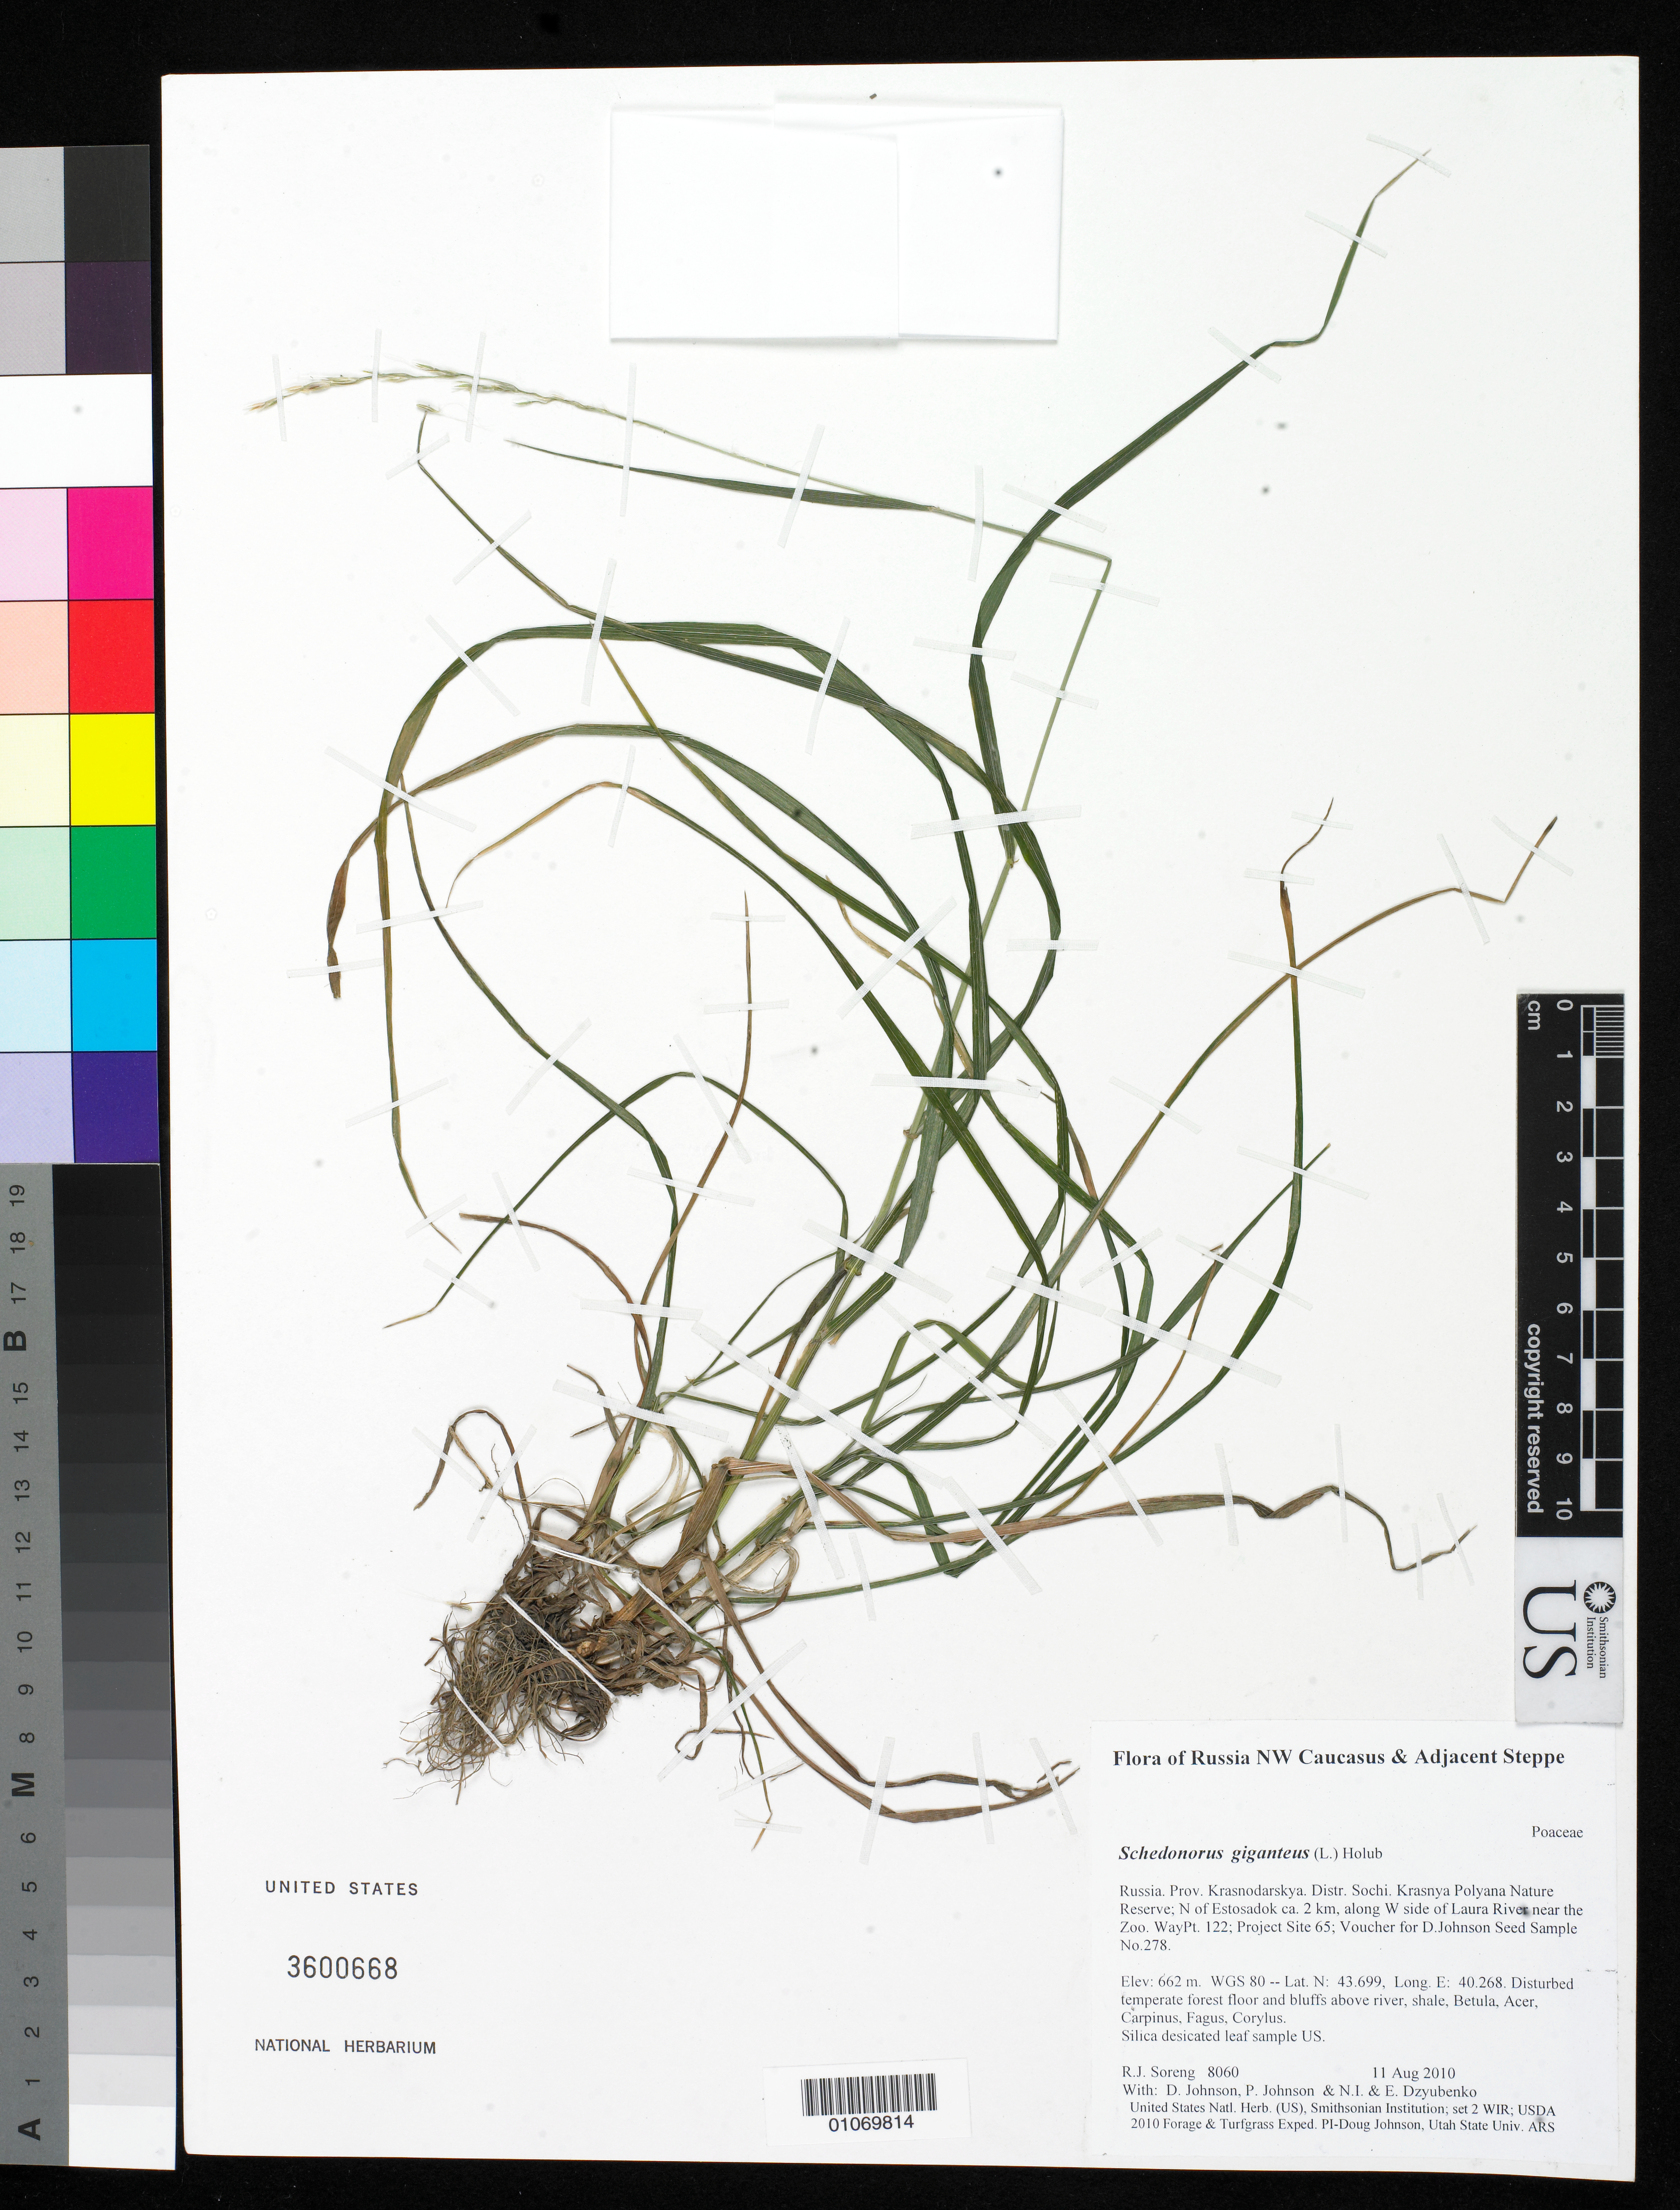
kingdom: Plantae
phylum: Tracheophyta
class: Liliopsida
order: Poales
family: Poaceae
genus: Lolium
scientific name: Lolium giganteum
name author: (L.) Darbysh.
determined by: Poaceae Reorganization Project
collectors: R. J. Soreng, D. Johnson, P. Johnson, N. Dzyubenko & E. Dzyubenko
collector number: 8060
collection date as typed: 11 Aug 2010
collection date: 2010-08-11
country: Russian Federation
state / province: Krasnodar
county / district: Sochi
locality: Krasnya Polyana Nature Reserve; N of Estosadok ca. 2 km, along W side of Laura River near the Zoo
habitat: Disturbed temperate forest floor and bluffs above river, shale, Betula, Acer, Carpinus, Fagus, Corylus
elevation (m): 662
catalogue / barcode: US 3600668